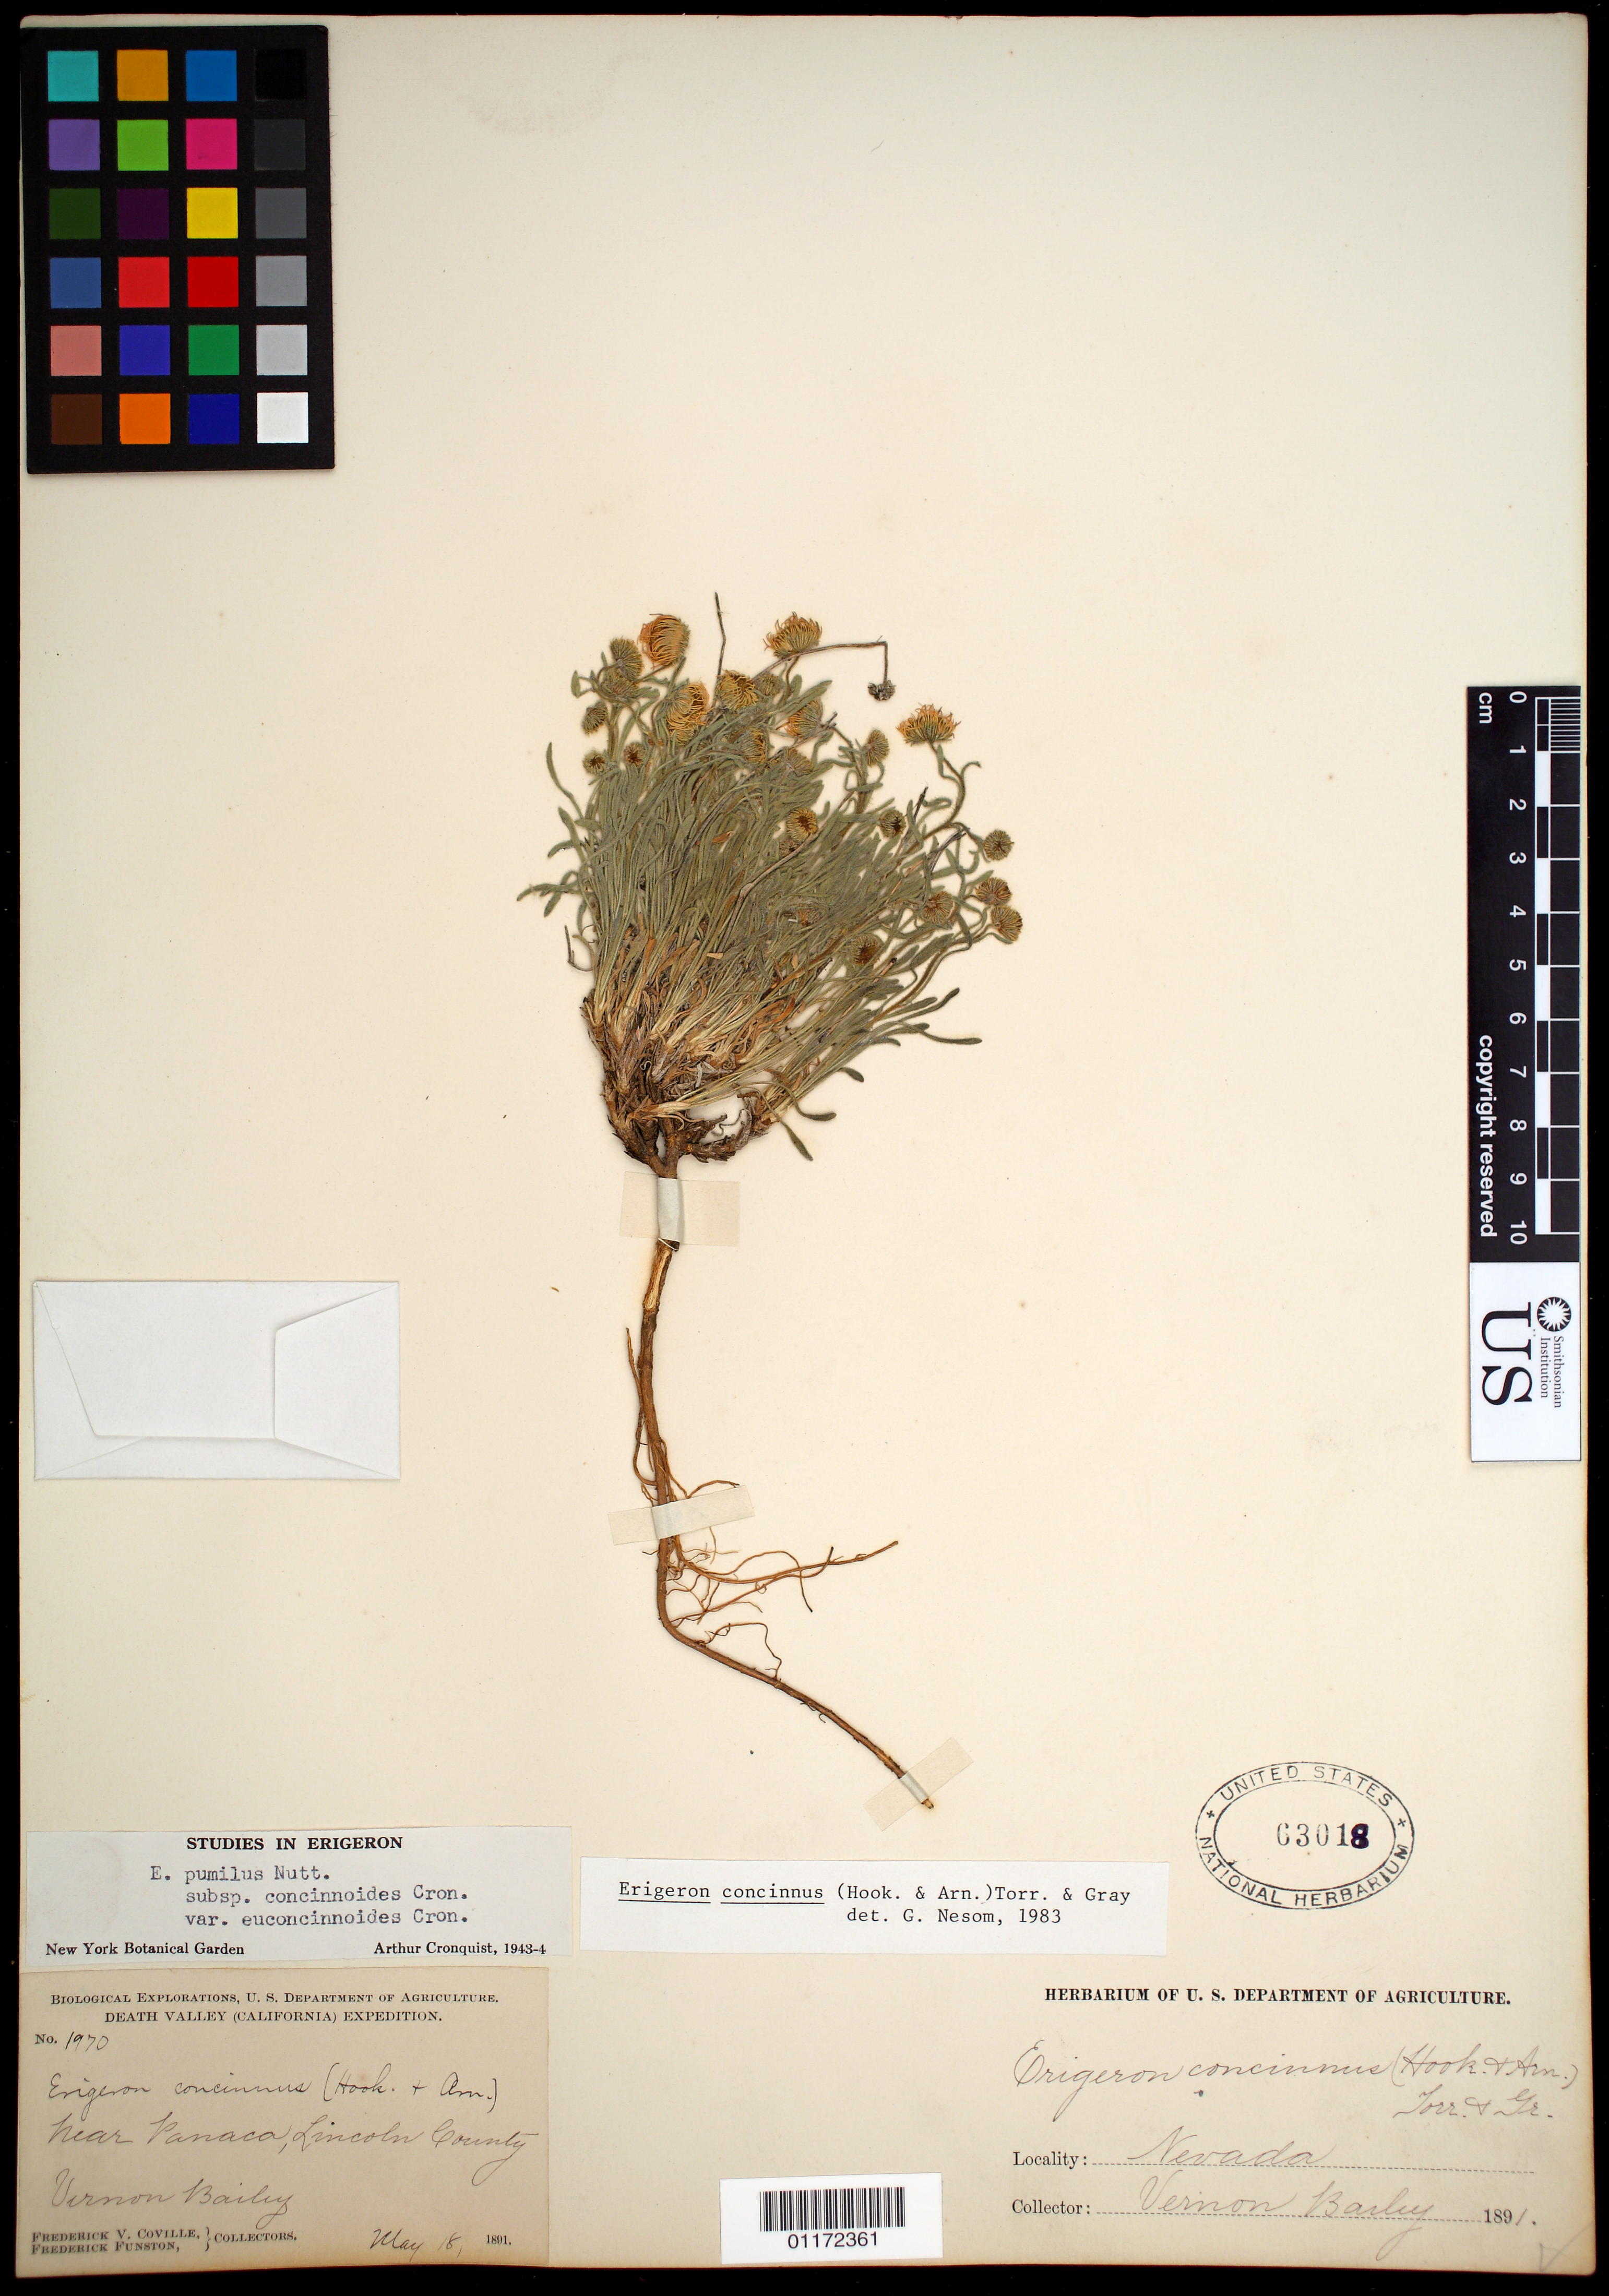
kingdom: Plantae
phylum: Tracheophyta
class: Magnoliopsida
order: Asterales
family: Asteraceae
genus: Erigeron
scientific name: Erigeron concinnus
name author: (Hook. & Arn.) Torr. & A. Gray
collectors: V. O. Bailey, F. V. Coville & F. Funston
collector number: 1970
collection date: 1891-05-18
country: United States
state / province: Nevada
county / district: Lincoln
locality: near Panaca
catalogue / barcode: US 63018